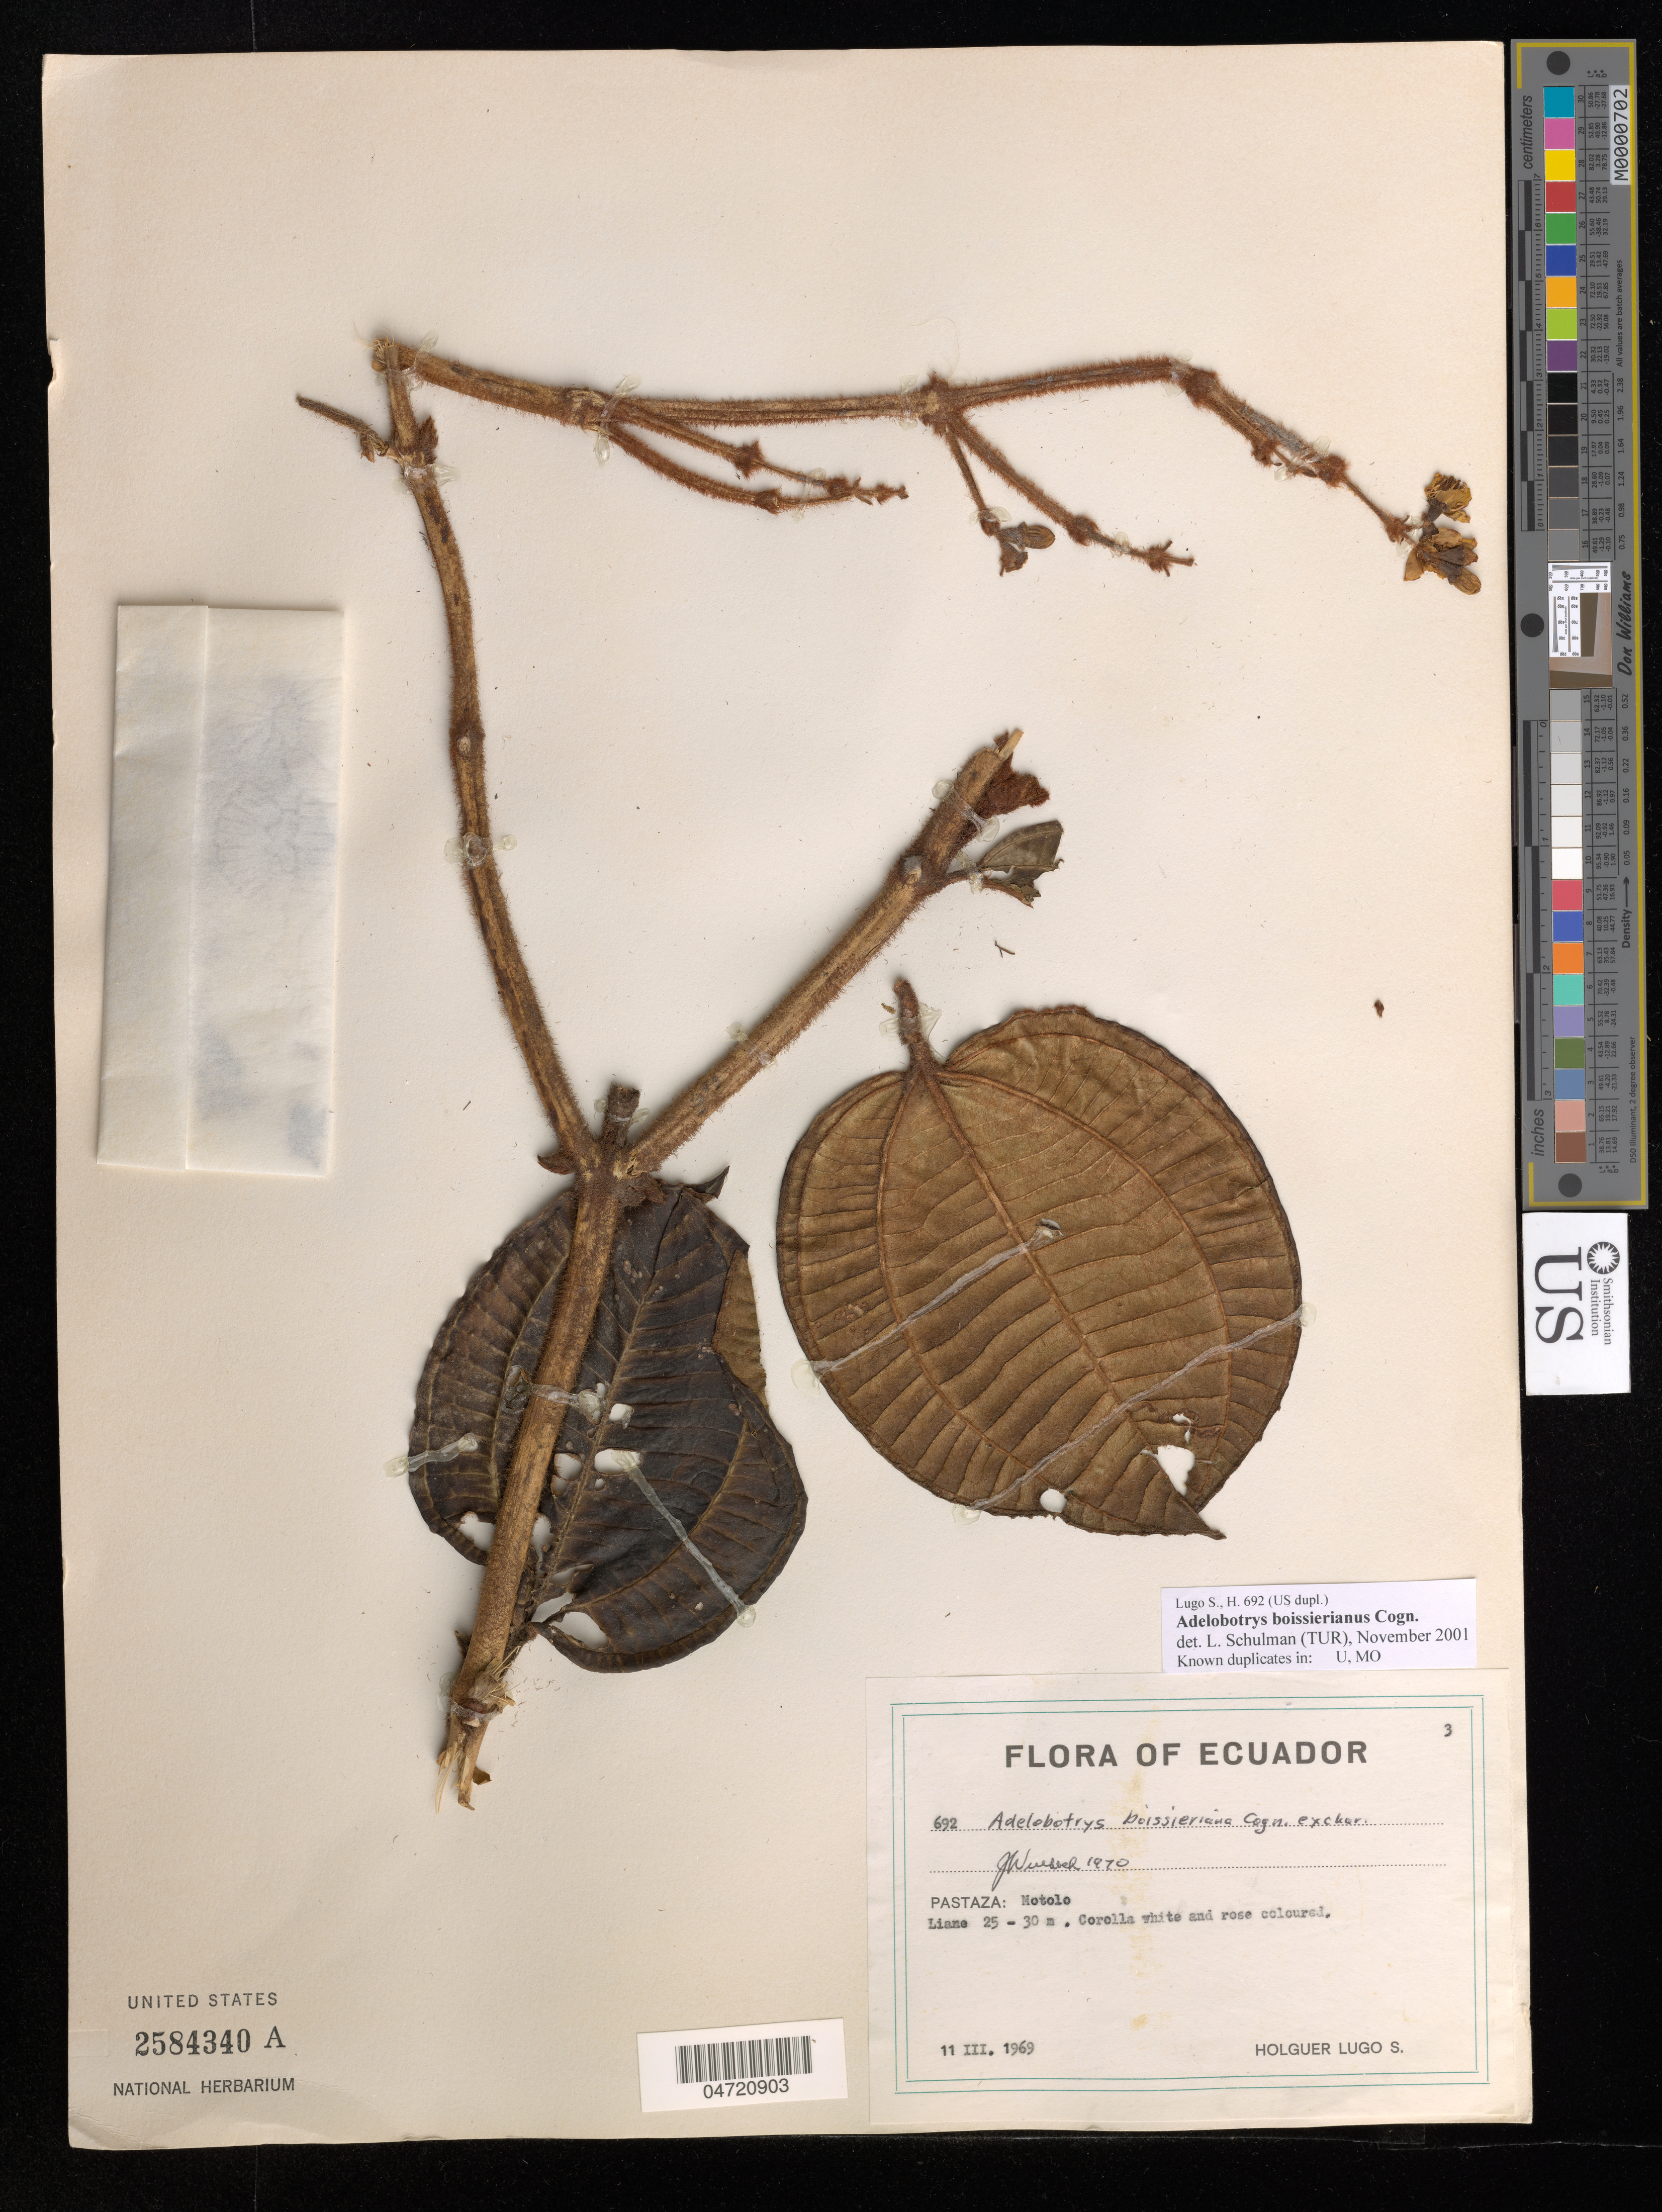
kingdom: Plantae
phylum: Tracheophyta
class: Magnoliopsida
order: Myrtales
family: Melastomataceae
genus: Adelobotrys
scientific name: Adelobotrys boissieriana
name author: Cogn.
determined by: Schulman, Leif, (TUR), University of Turku (FINLAND)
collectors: H. Lugo S.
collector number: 692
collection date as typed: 11 Mar 1969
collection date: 1969-03-11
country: Ecuador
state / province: Pastaza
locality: Motolo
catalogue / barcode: US 2584340A